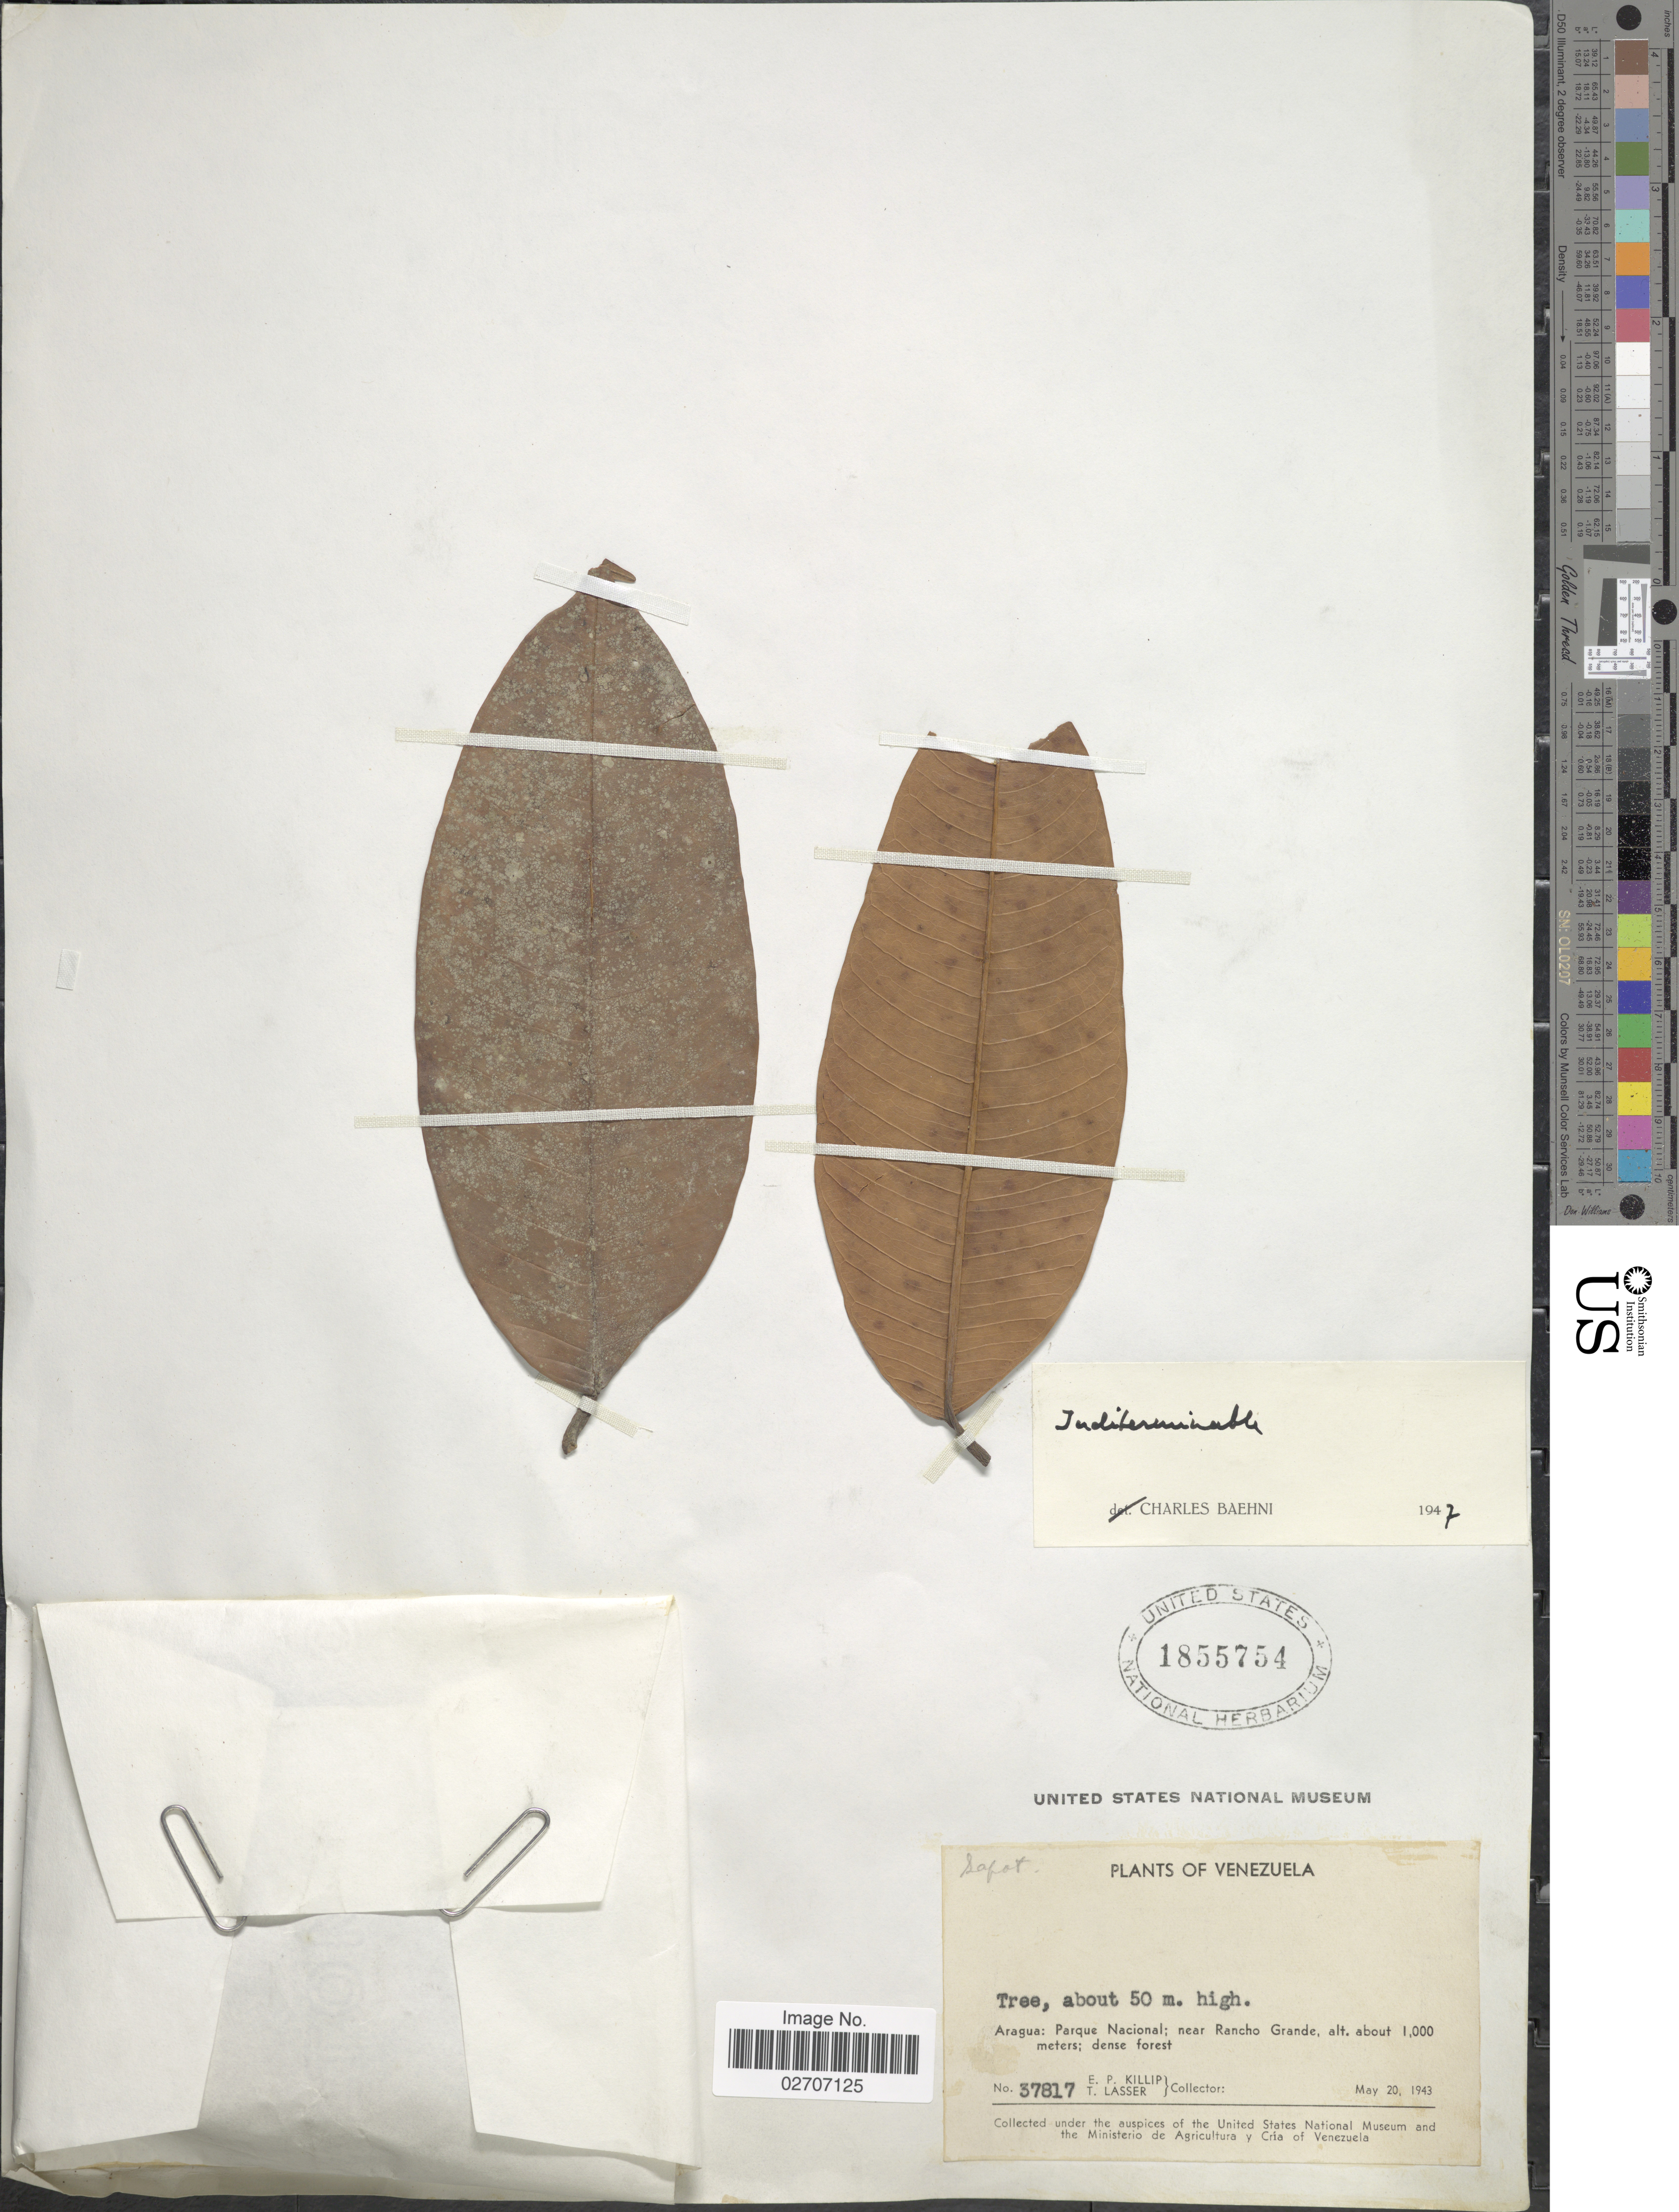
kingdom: Plantae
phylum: Tracheophyta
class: Magnoliopsida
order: Ericales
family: Sapotaceae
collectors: E. P. Killip & T. Lasser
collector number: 37817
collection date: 1943-05-20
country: Venezuela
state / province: Aragua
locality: Parque Nacional; near Rancho Grande; dense forest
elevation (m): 1000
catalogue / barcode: US 1855754